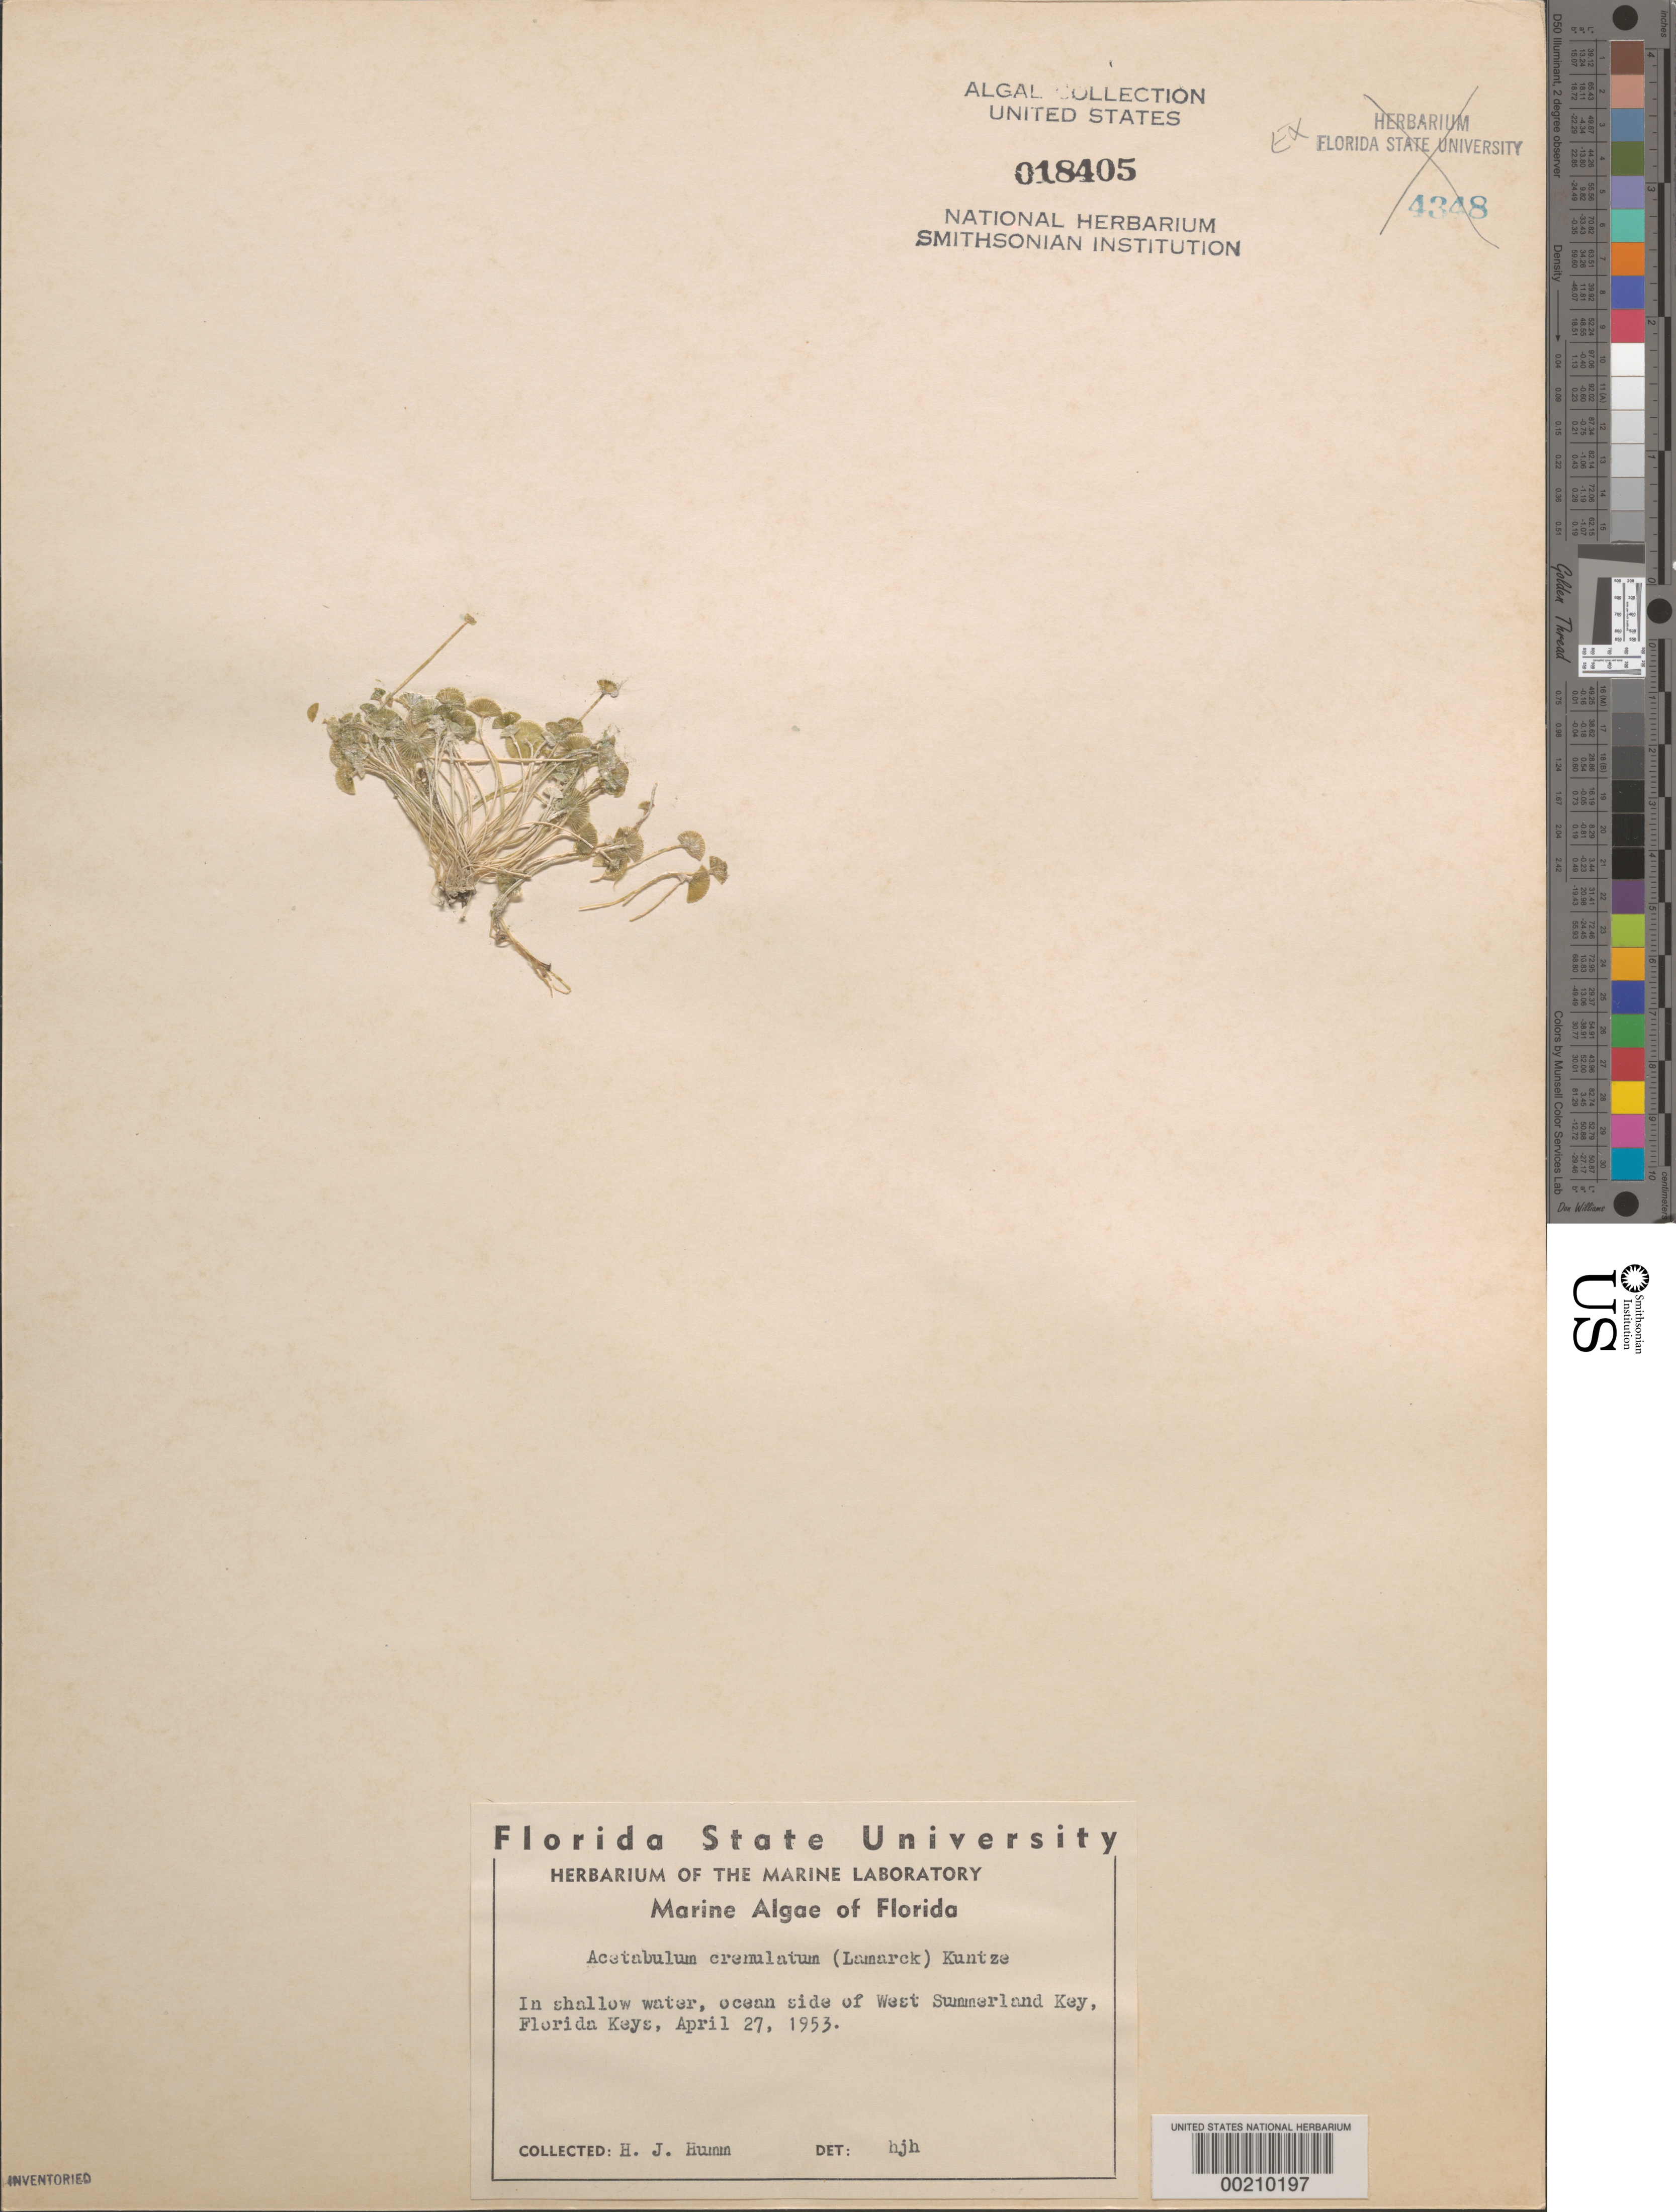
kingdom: Plantae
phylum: Chlorophyta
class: Ulvophyceae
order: Dasycladales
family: Polyphysaceae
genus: Acetabularia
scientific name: Acetabularia acetabulum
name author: J.V.Lamouroux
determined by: Humm, Harold J.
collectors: H. J. Humm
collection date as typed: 27 Apr 1953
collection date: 1953-04-27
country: United States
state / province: Florida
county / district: Monroe County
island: West Summerland Key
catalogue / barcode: US 18405